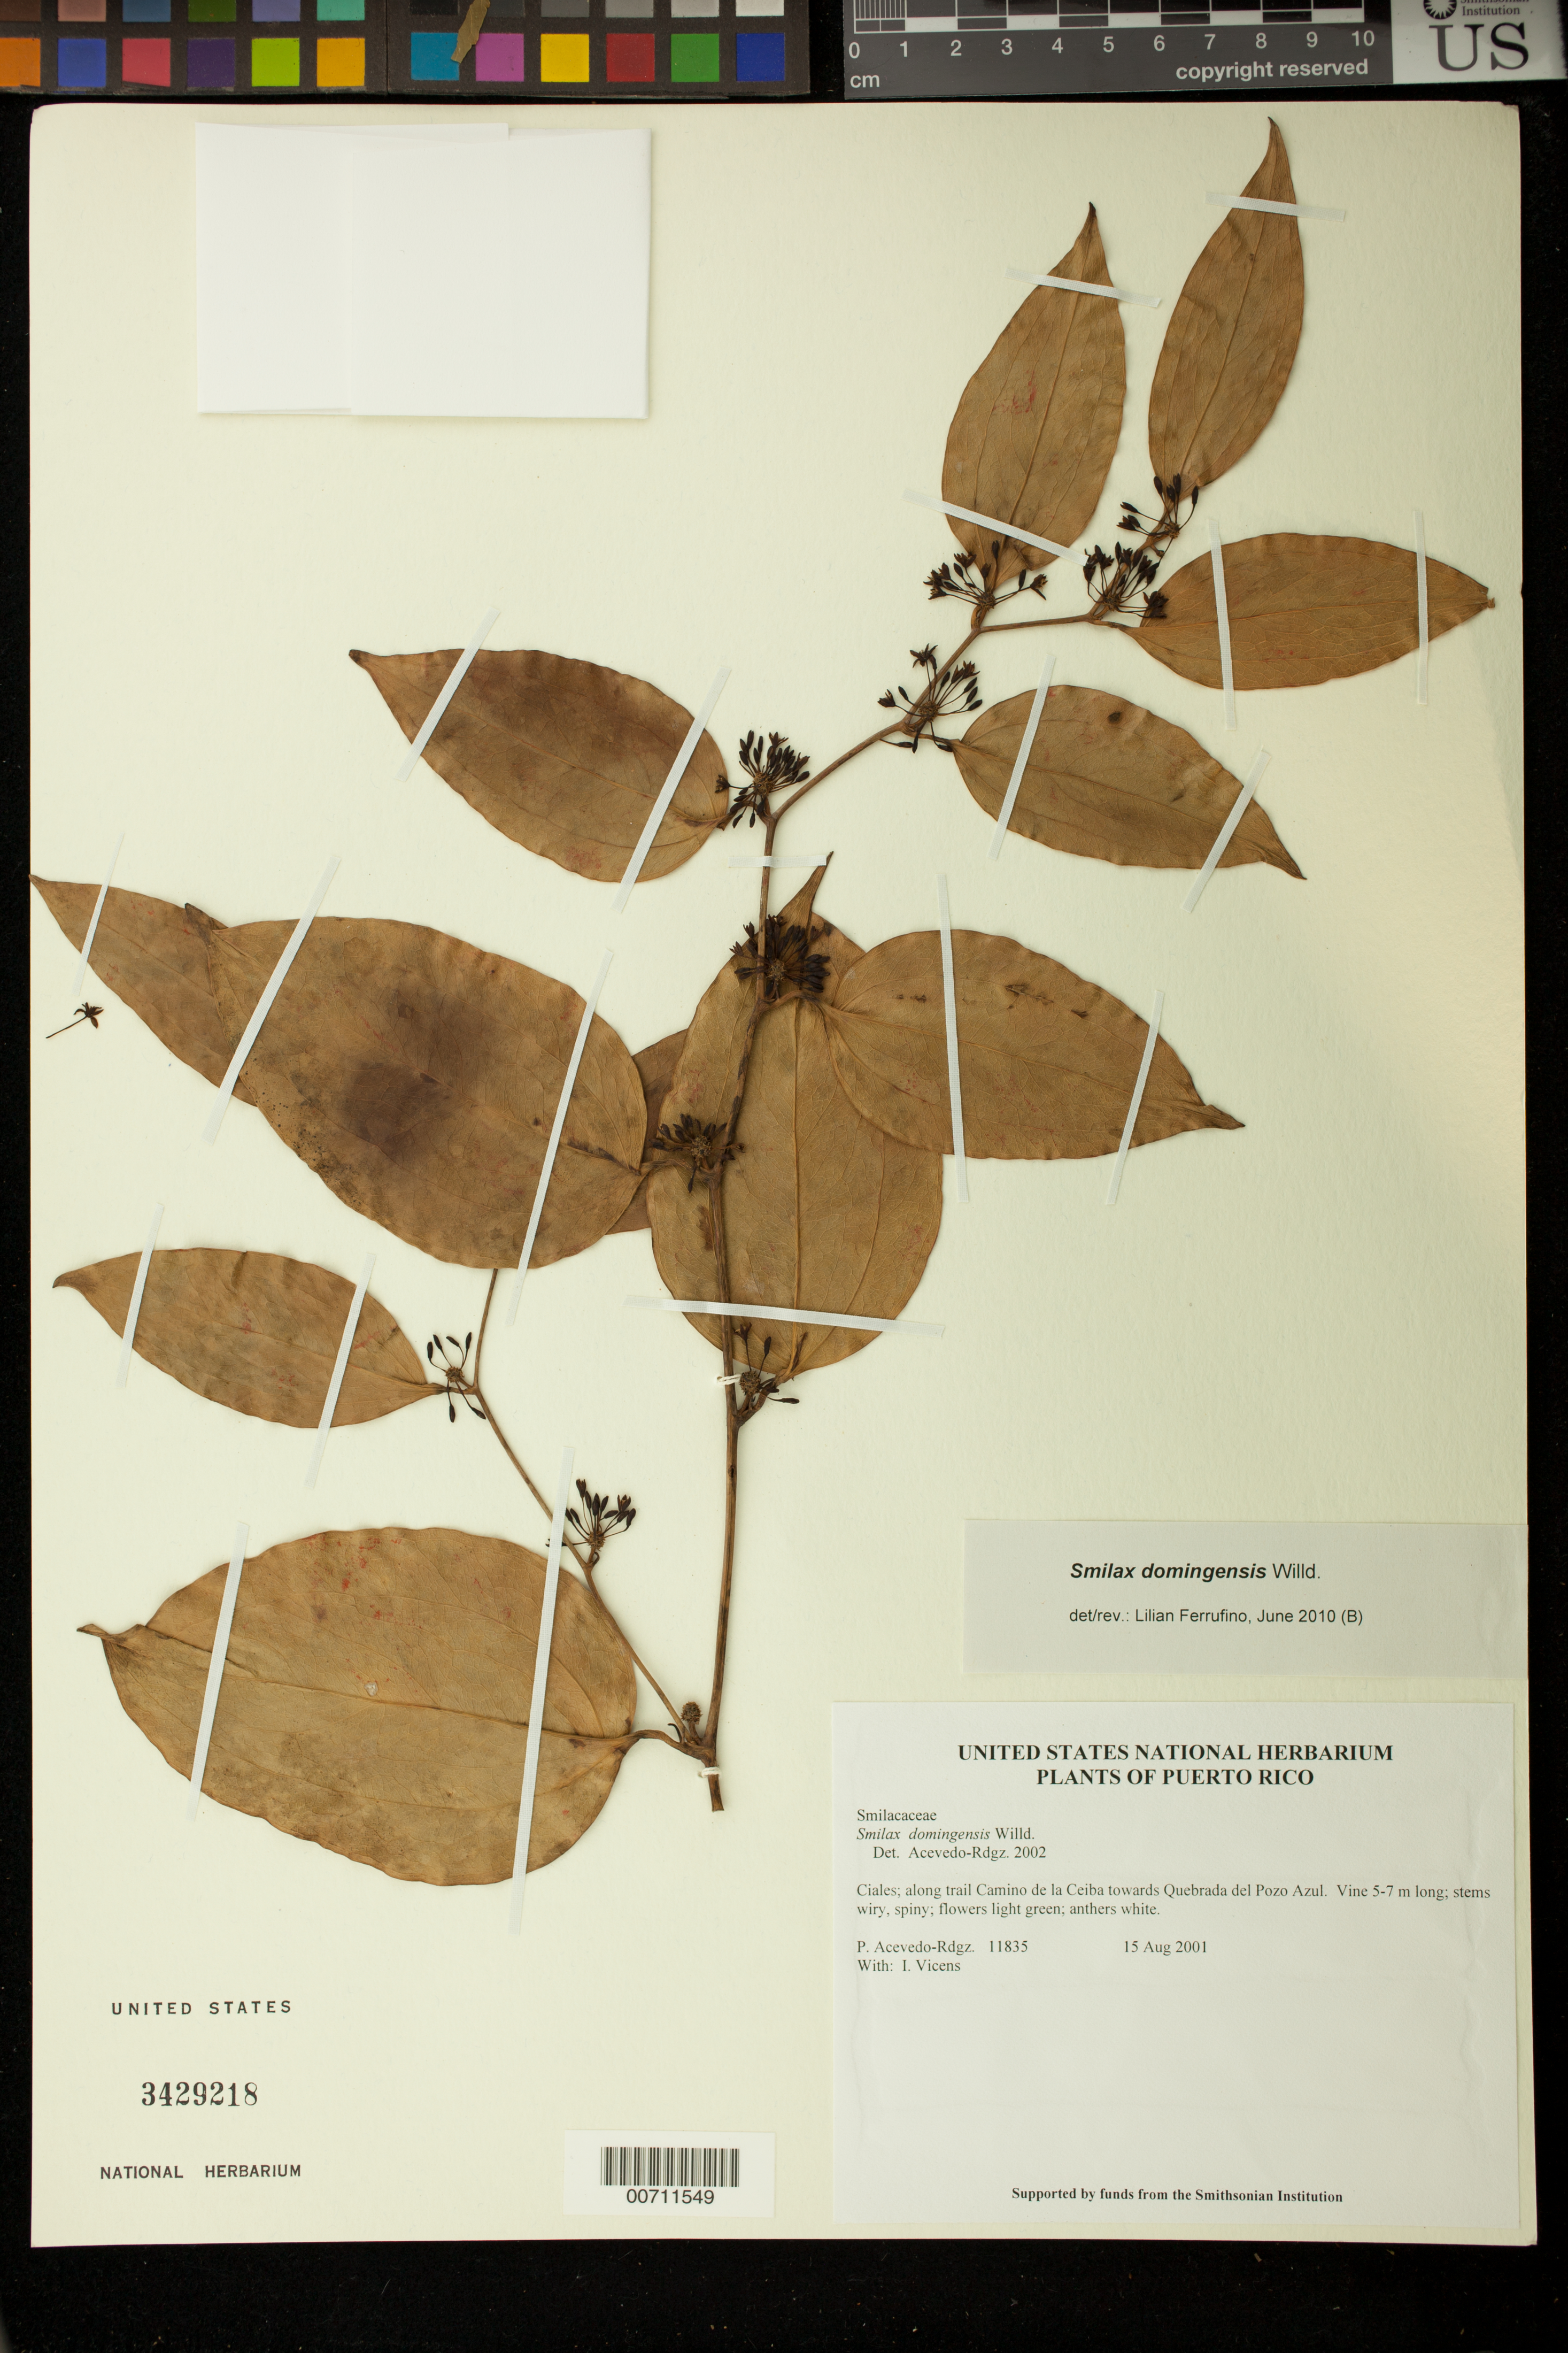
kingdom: Plantae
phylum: Tracheophyta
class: Liliopsida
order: Liliales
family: Smilacaceae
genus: Smilax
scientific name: Smilax domingensis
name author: Willd.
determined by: Acevedo-Rodríguez, P., (BOT), Smithsonian Institution - National Museum of Natural History (UNITED STATES)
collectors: P. Acevedo-Rodr. & I. Vicens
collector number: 11835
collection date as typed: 15 Aug 2001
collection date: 2001-08-15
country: Puerto Rico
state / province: Ciales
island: Puerto Rico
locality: Ciales; along trail Camino de la Ceiba towards Quebrada del Pozo Azul.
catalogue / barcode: US 3429218